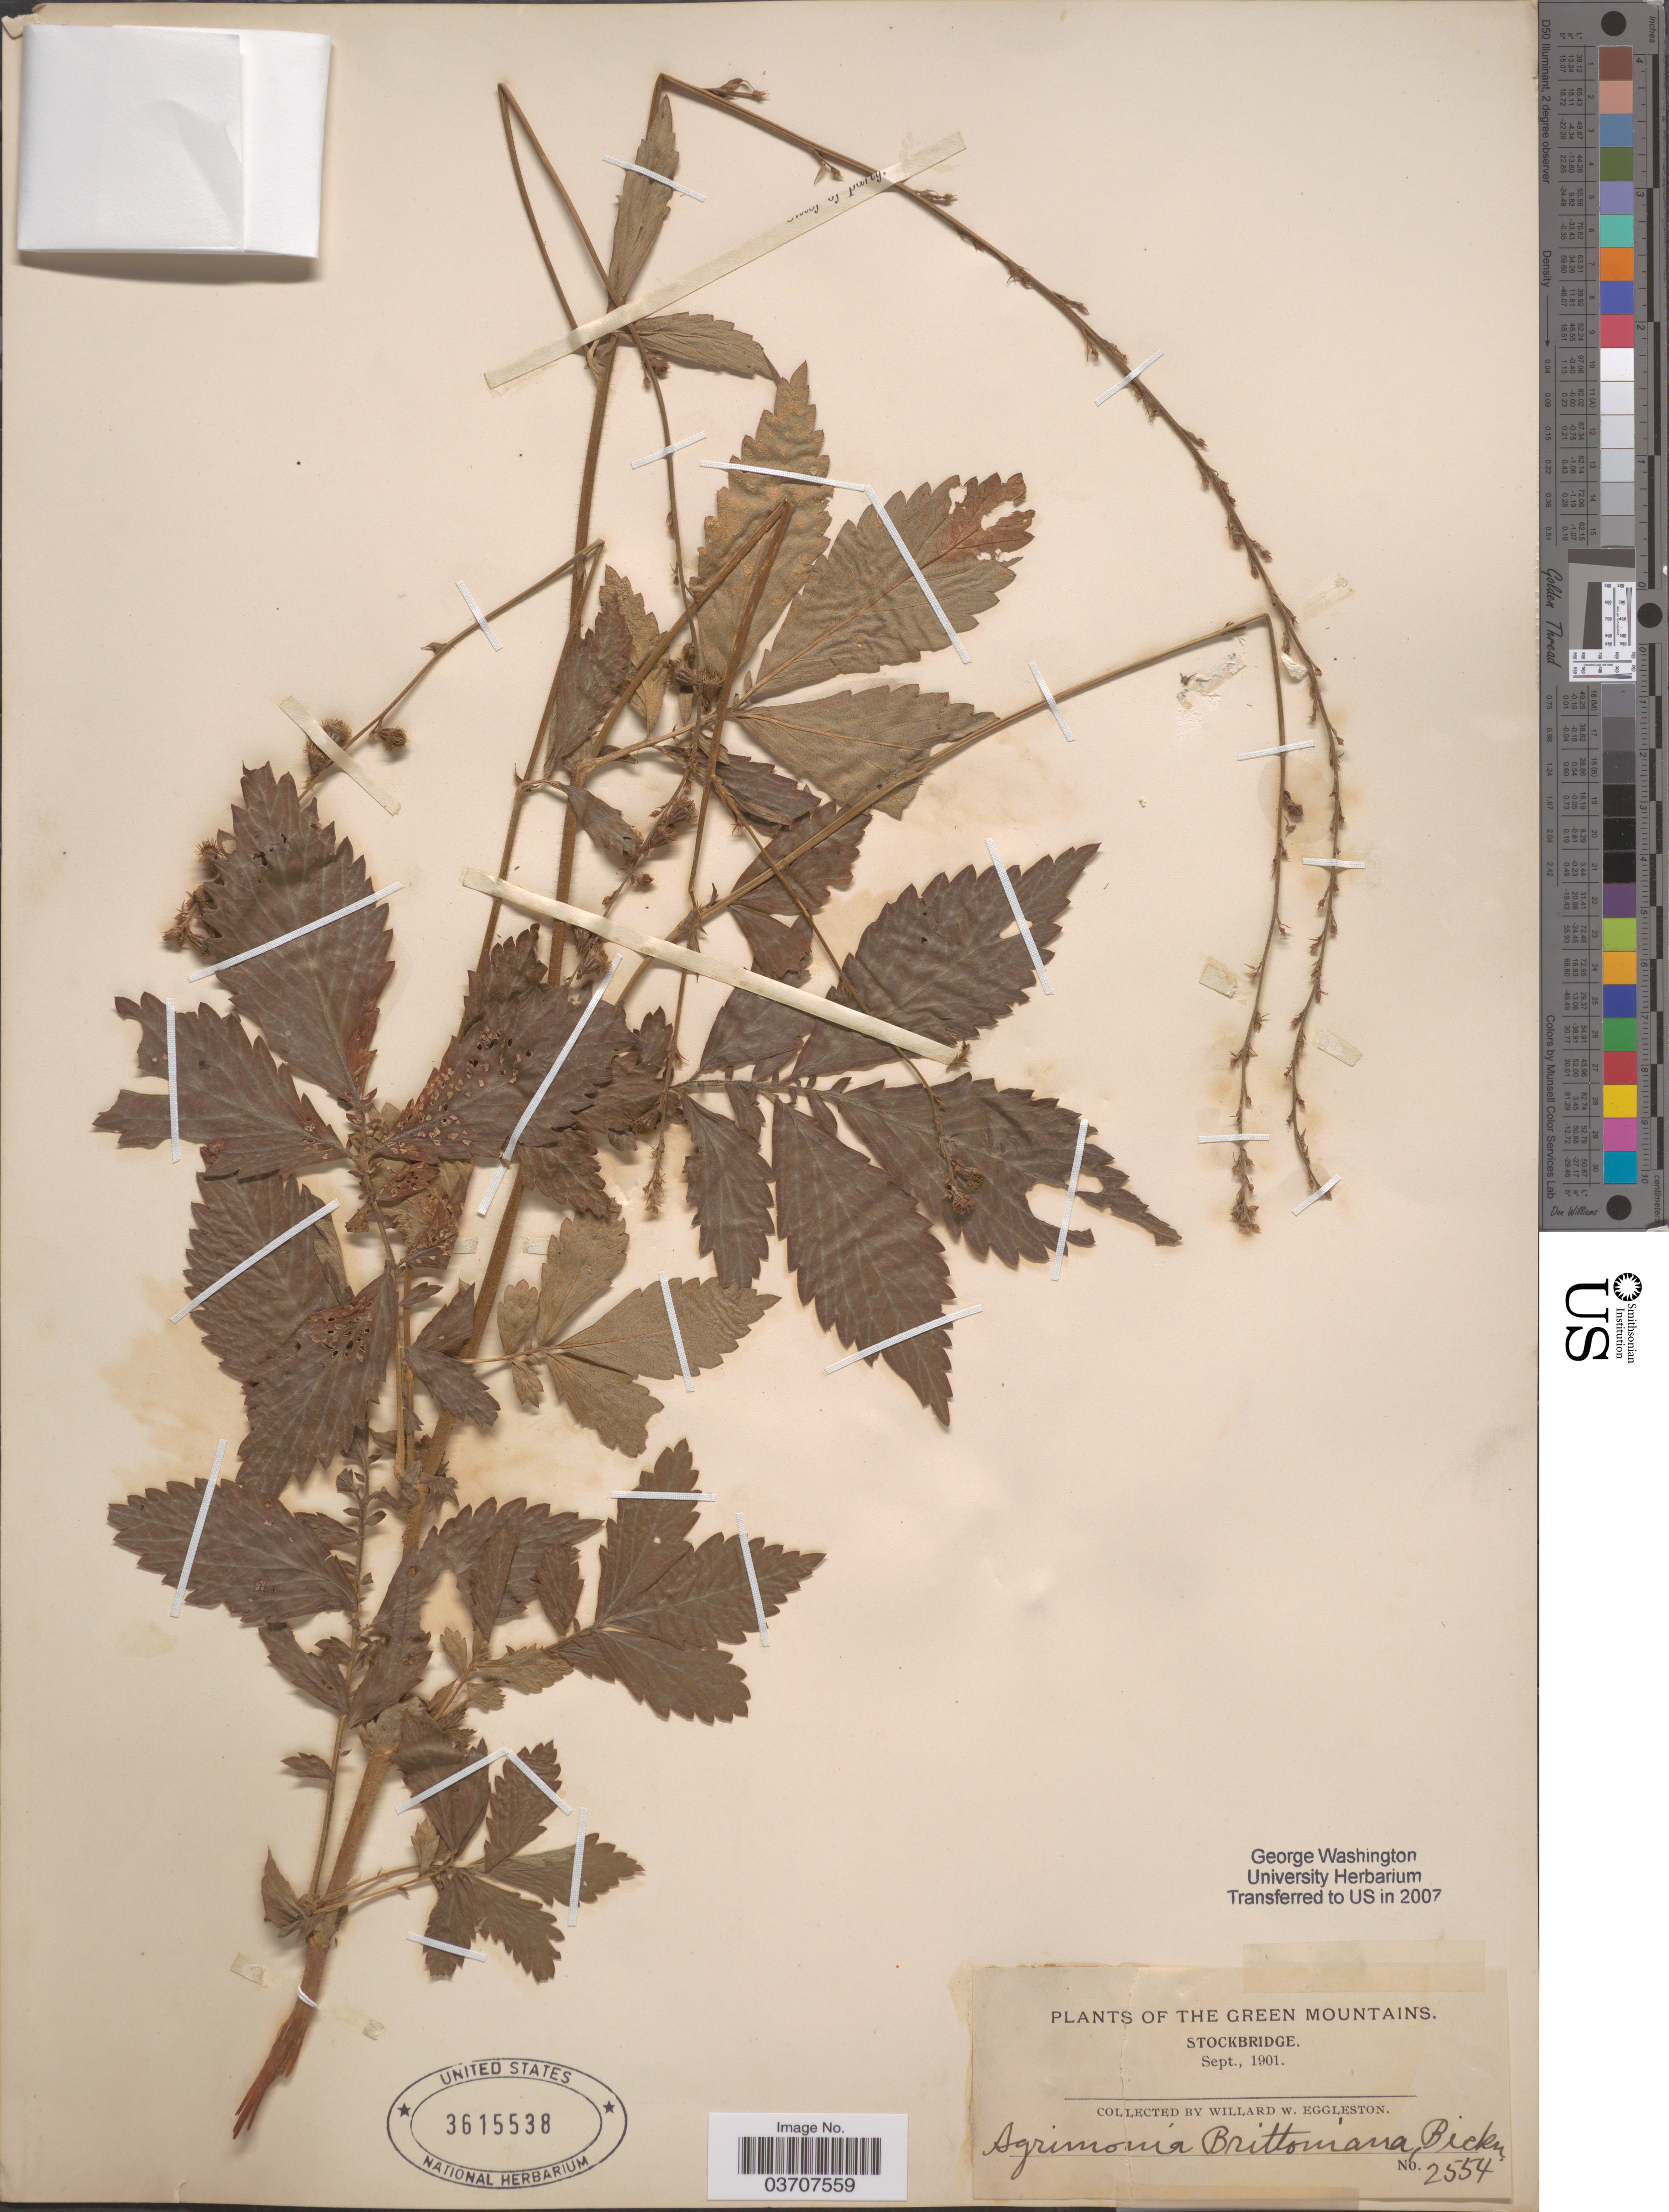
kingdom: Plantae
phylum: Tracheophyta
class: Magnoliopsida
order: Rosales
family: Rosaceae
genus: Agrimonia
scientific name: Agrimonia bicknellii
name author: (Kearney) Rydb.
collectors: W. W. Eggleston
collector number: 2554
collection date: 1901-09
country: United States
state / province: Vermont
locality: The Green Mountains. Stockbridge.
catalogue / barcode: US 3615538